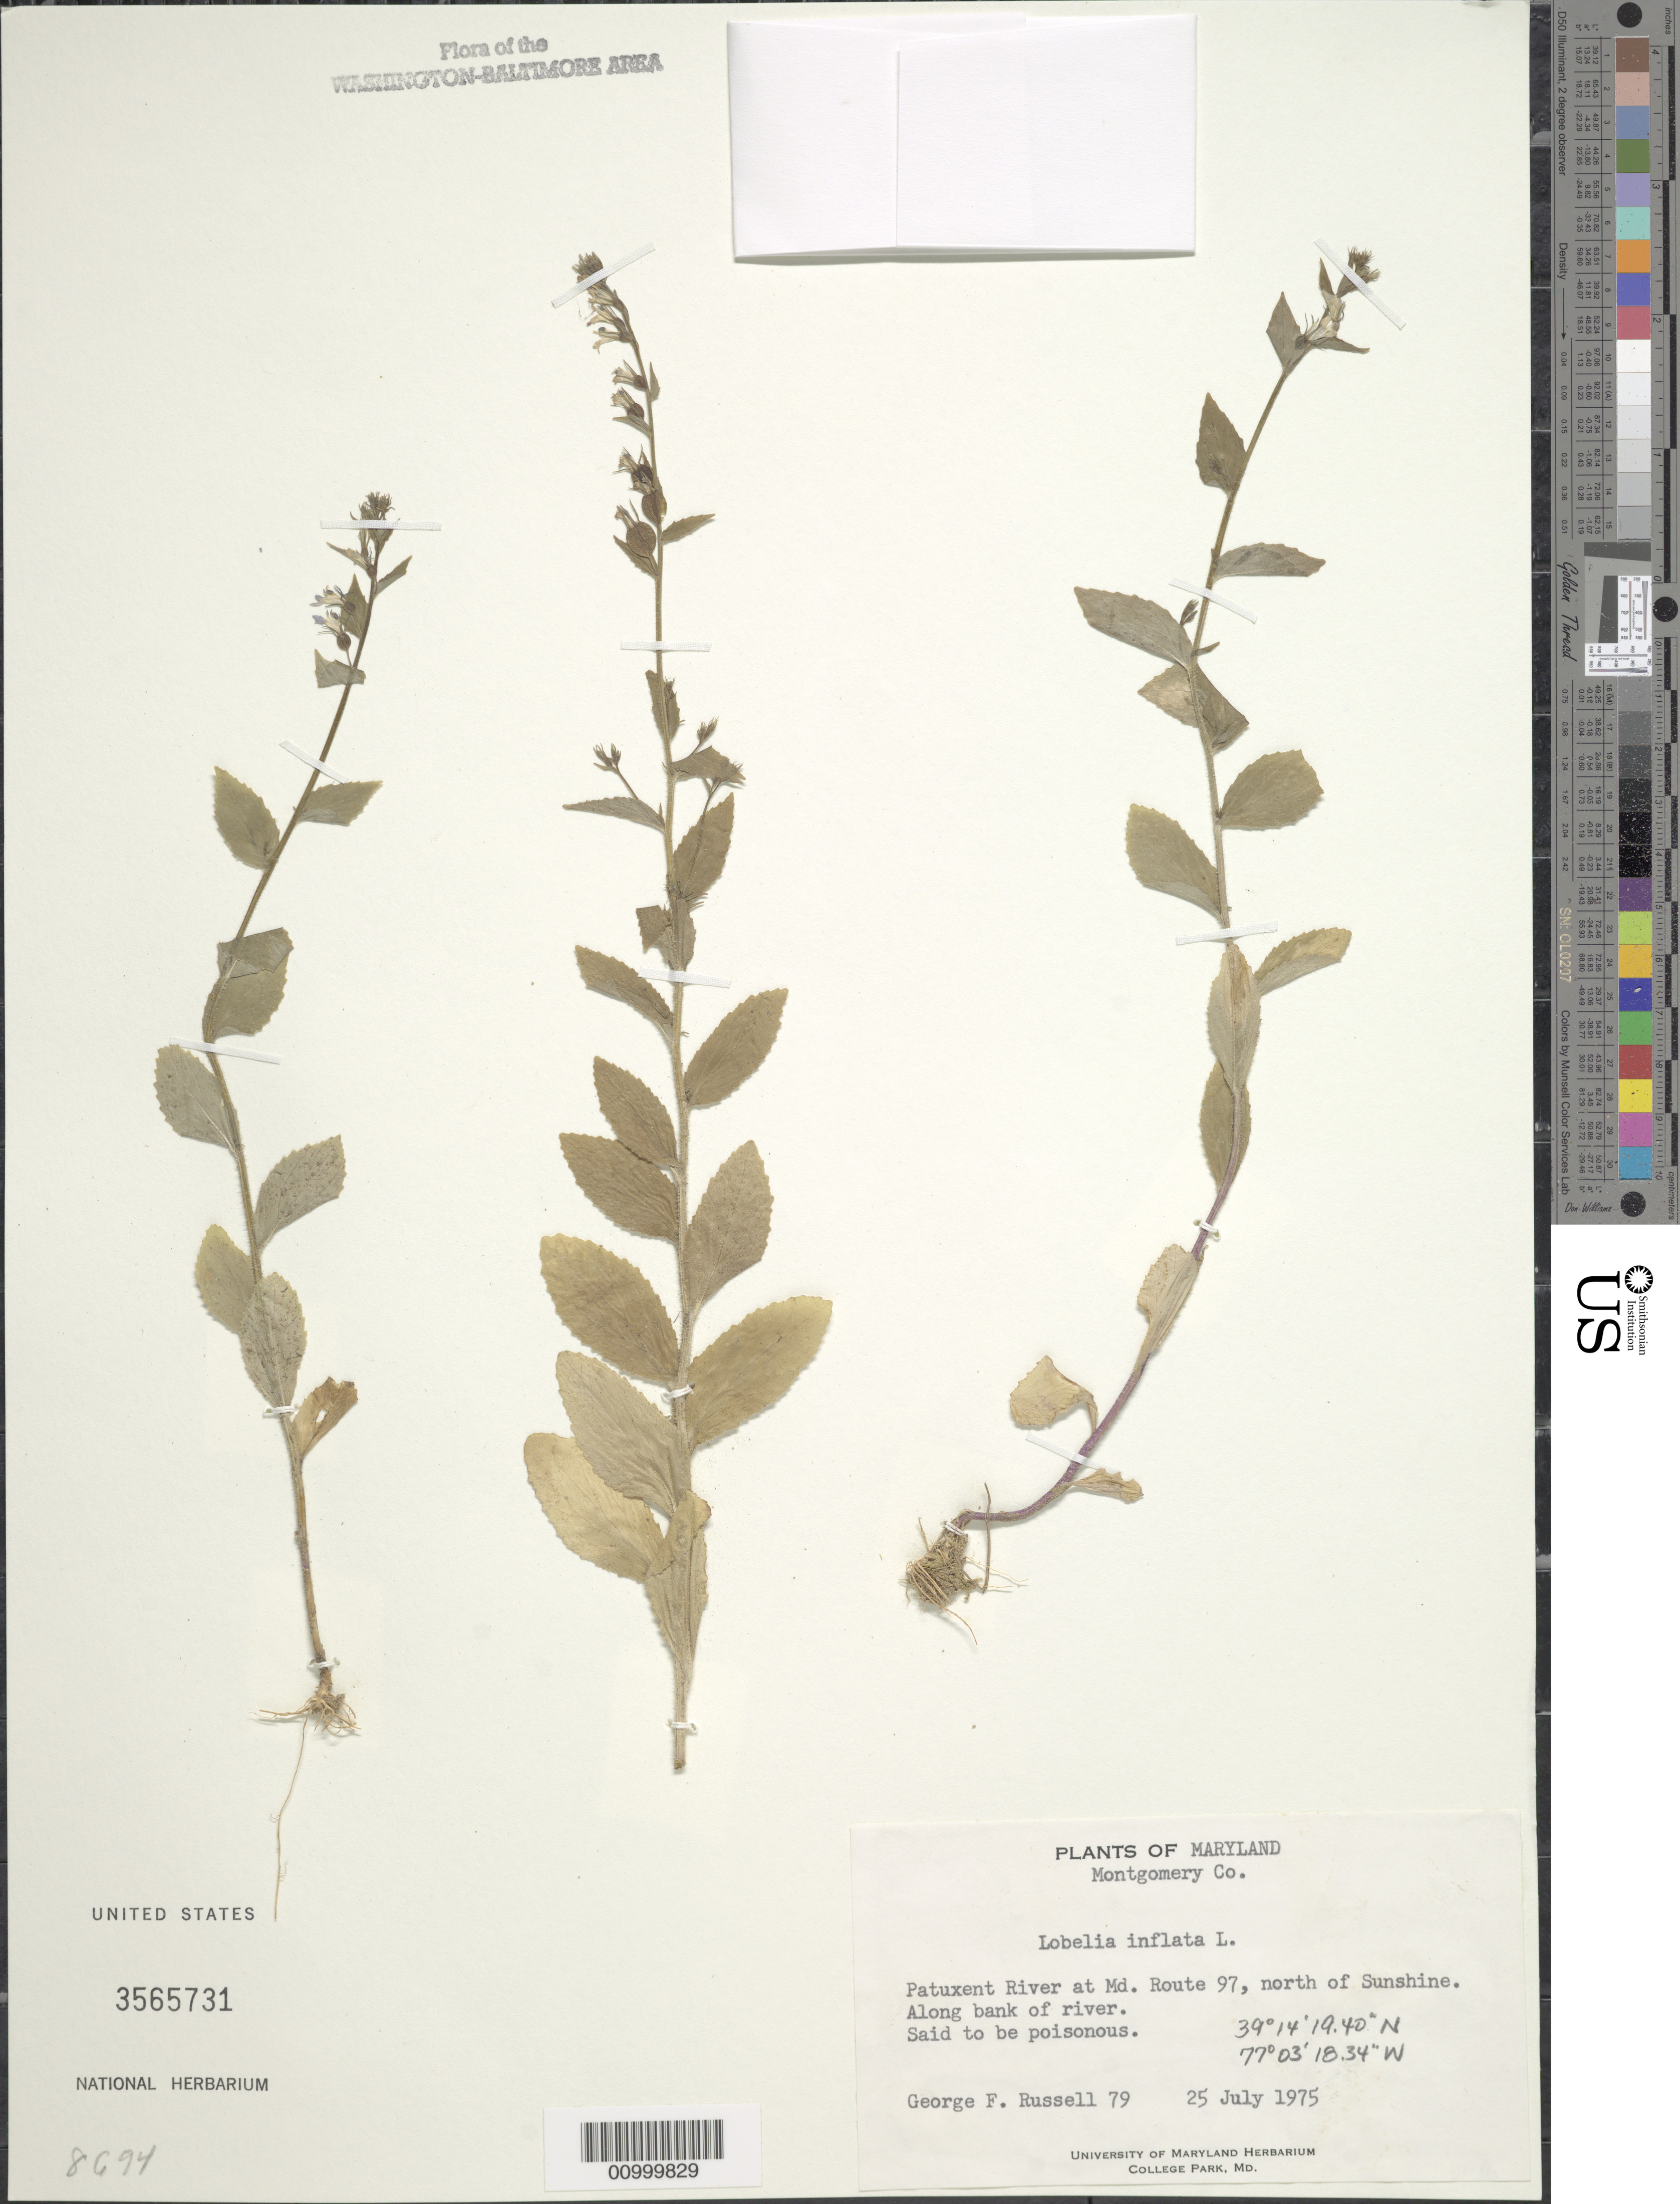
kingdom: Plantae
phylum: Tracheophyta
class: Magnoliopsida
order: Asterales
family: Campanulaceae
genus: Lobelia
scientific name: Lobelia inflata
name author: L.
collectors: G. Russell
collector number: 79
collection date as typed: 25 Jul 1975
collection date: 1975-07-25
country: United States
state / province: Maryland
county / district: Montgomery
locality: Patuxent River at Md. Route 97, north of Sunshine.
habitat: along bank of river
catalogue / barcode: US 3565731